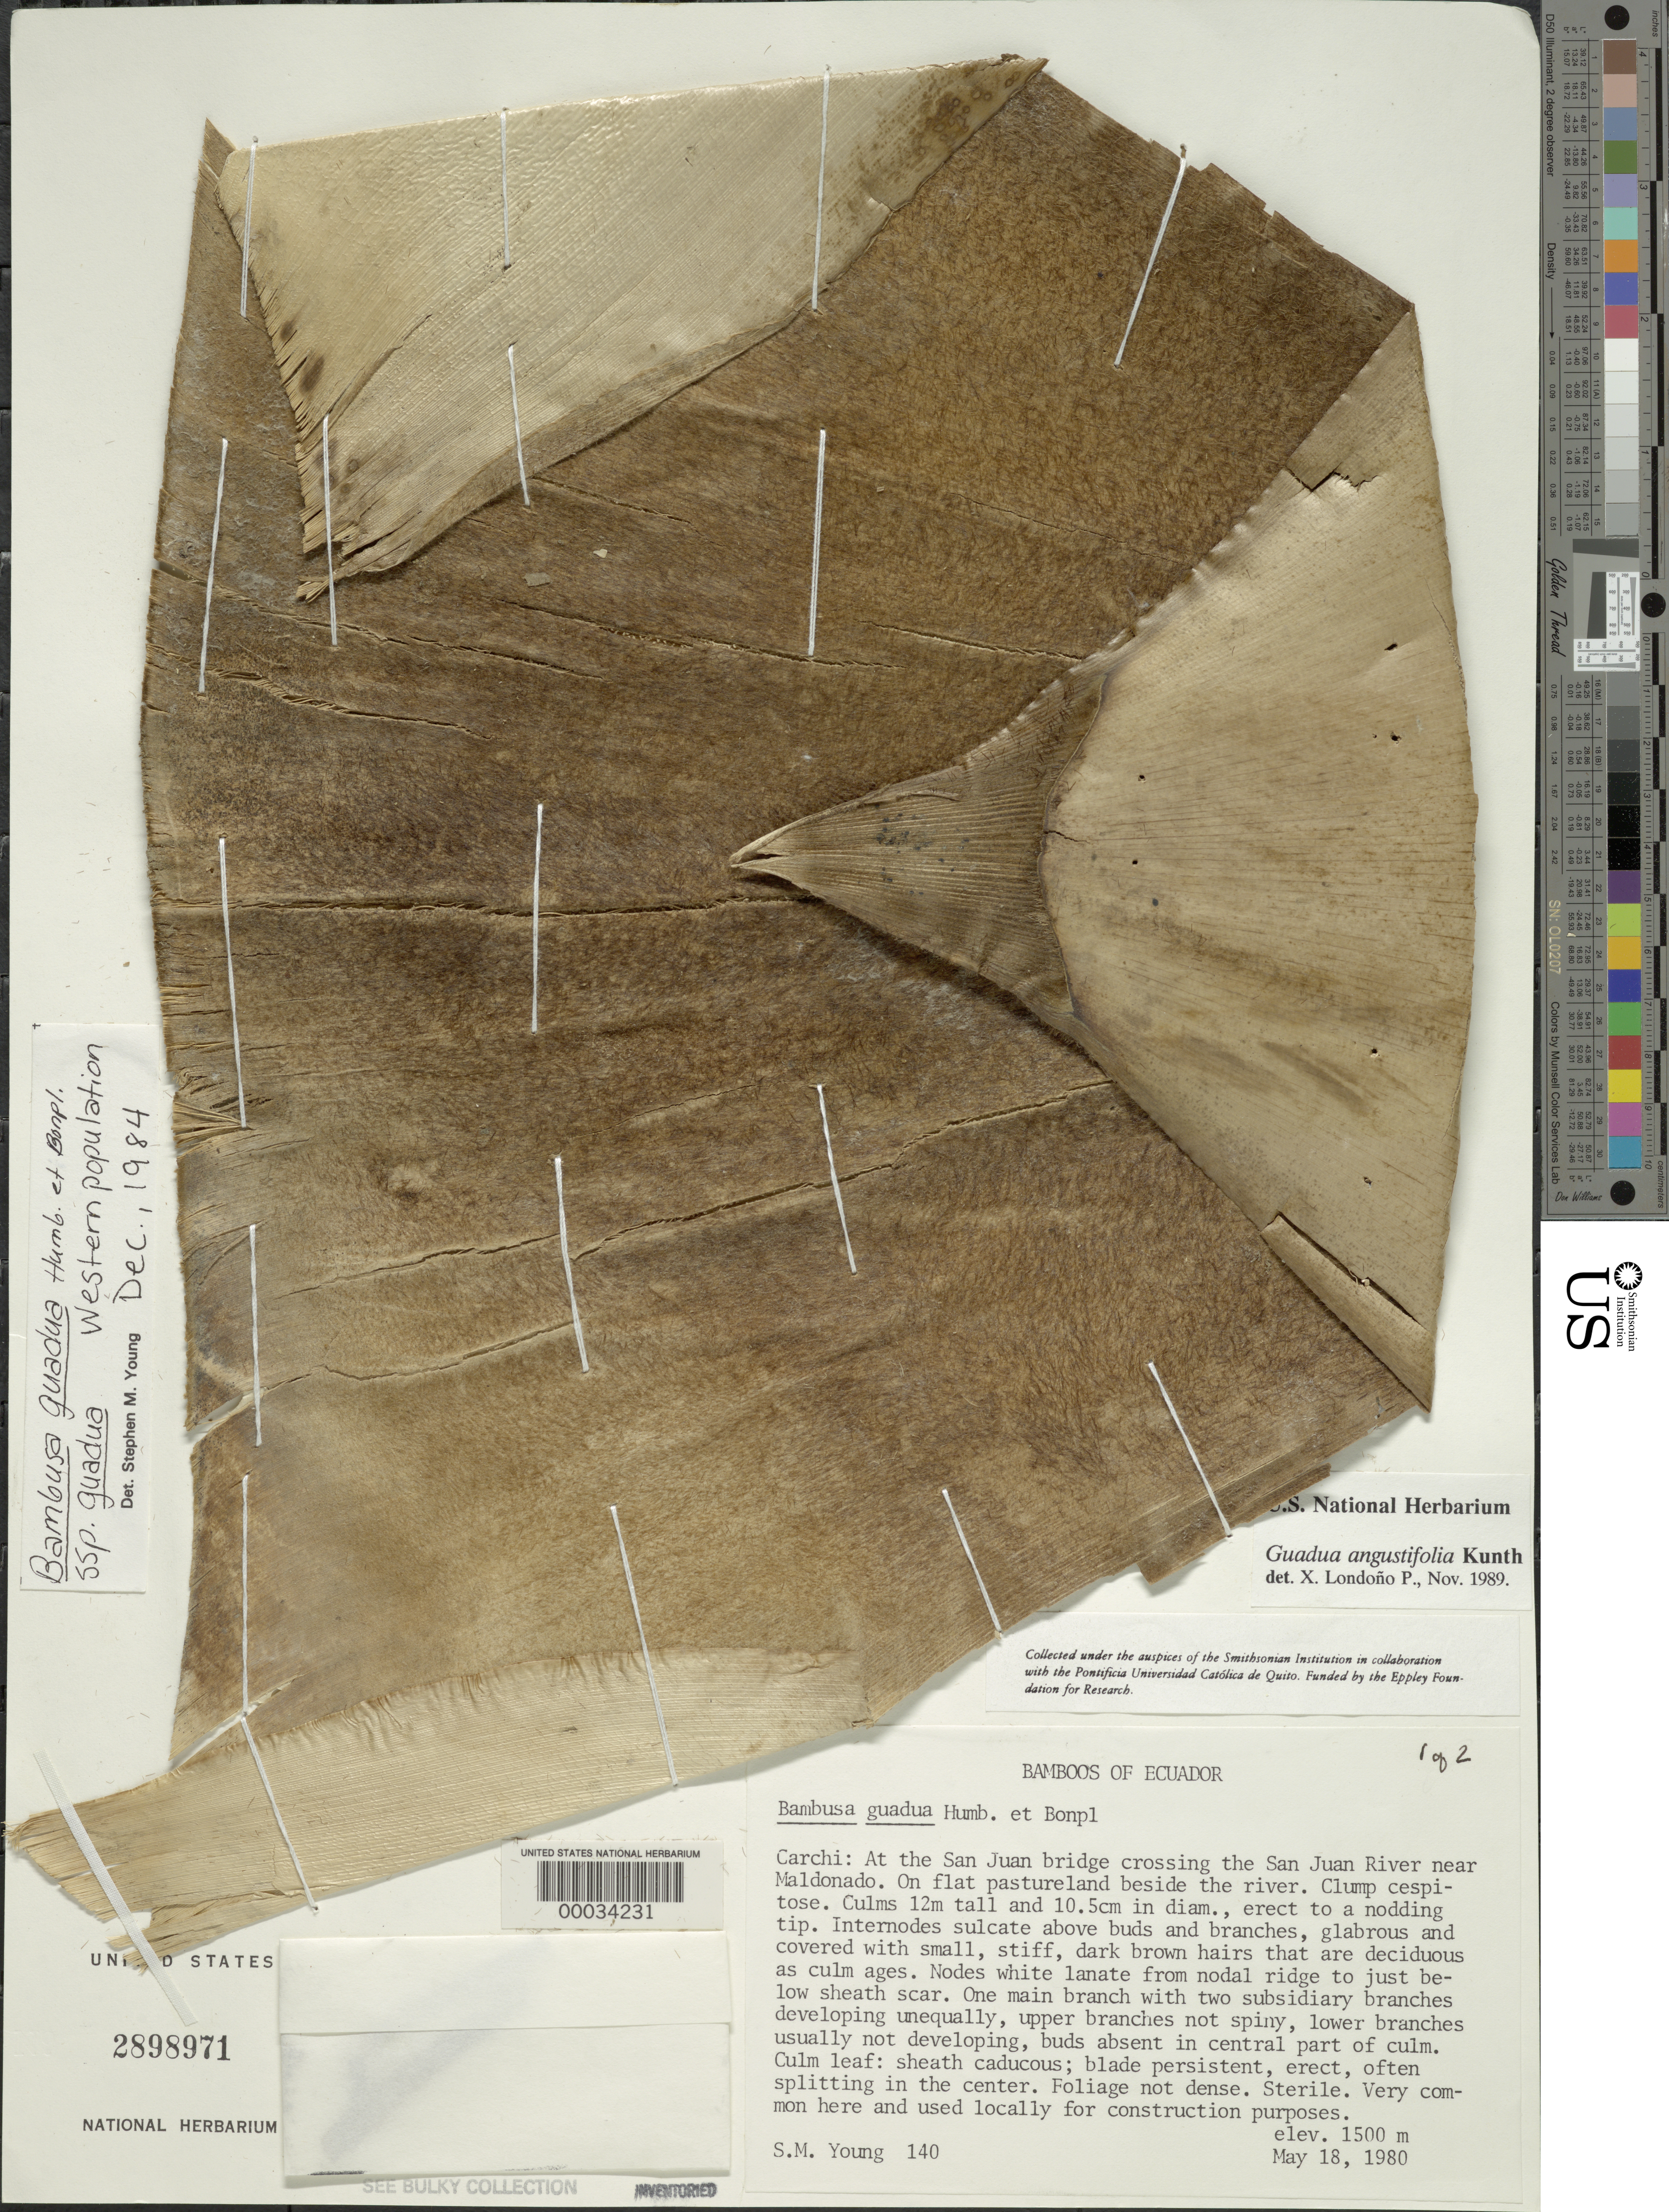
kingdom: Plantae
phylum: Tracheophyta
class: Liliopsida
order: Poales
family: Poaceae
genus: Guadua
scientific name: Guadua angustifolia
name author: Kunth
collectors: S. Young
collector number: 140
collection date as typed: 18 May 1980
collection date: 1980-05-18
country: Ecuador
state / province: Carchi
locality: San Juan River, Maldonado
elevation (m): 1500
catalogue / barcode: US 2898971